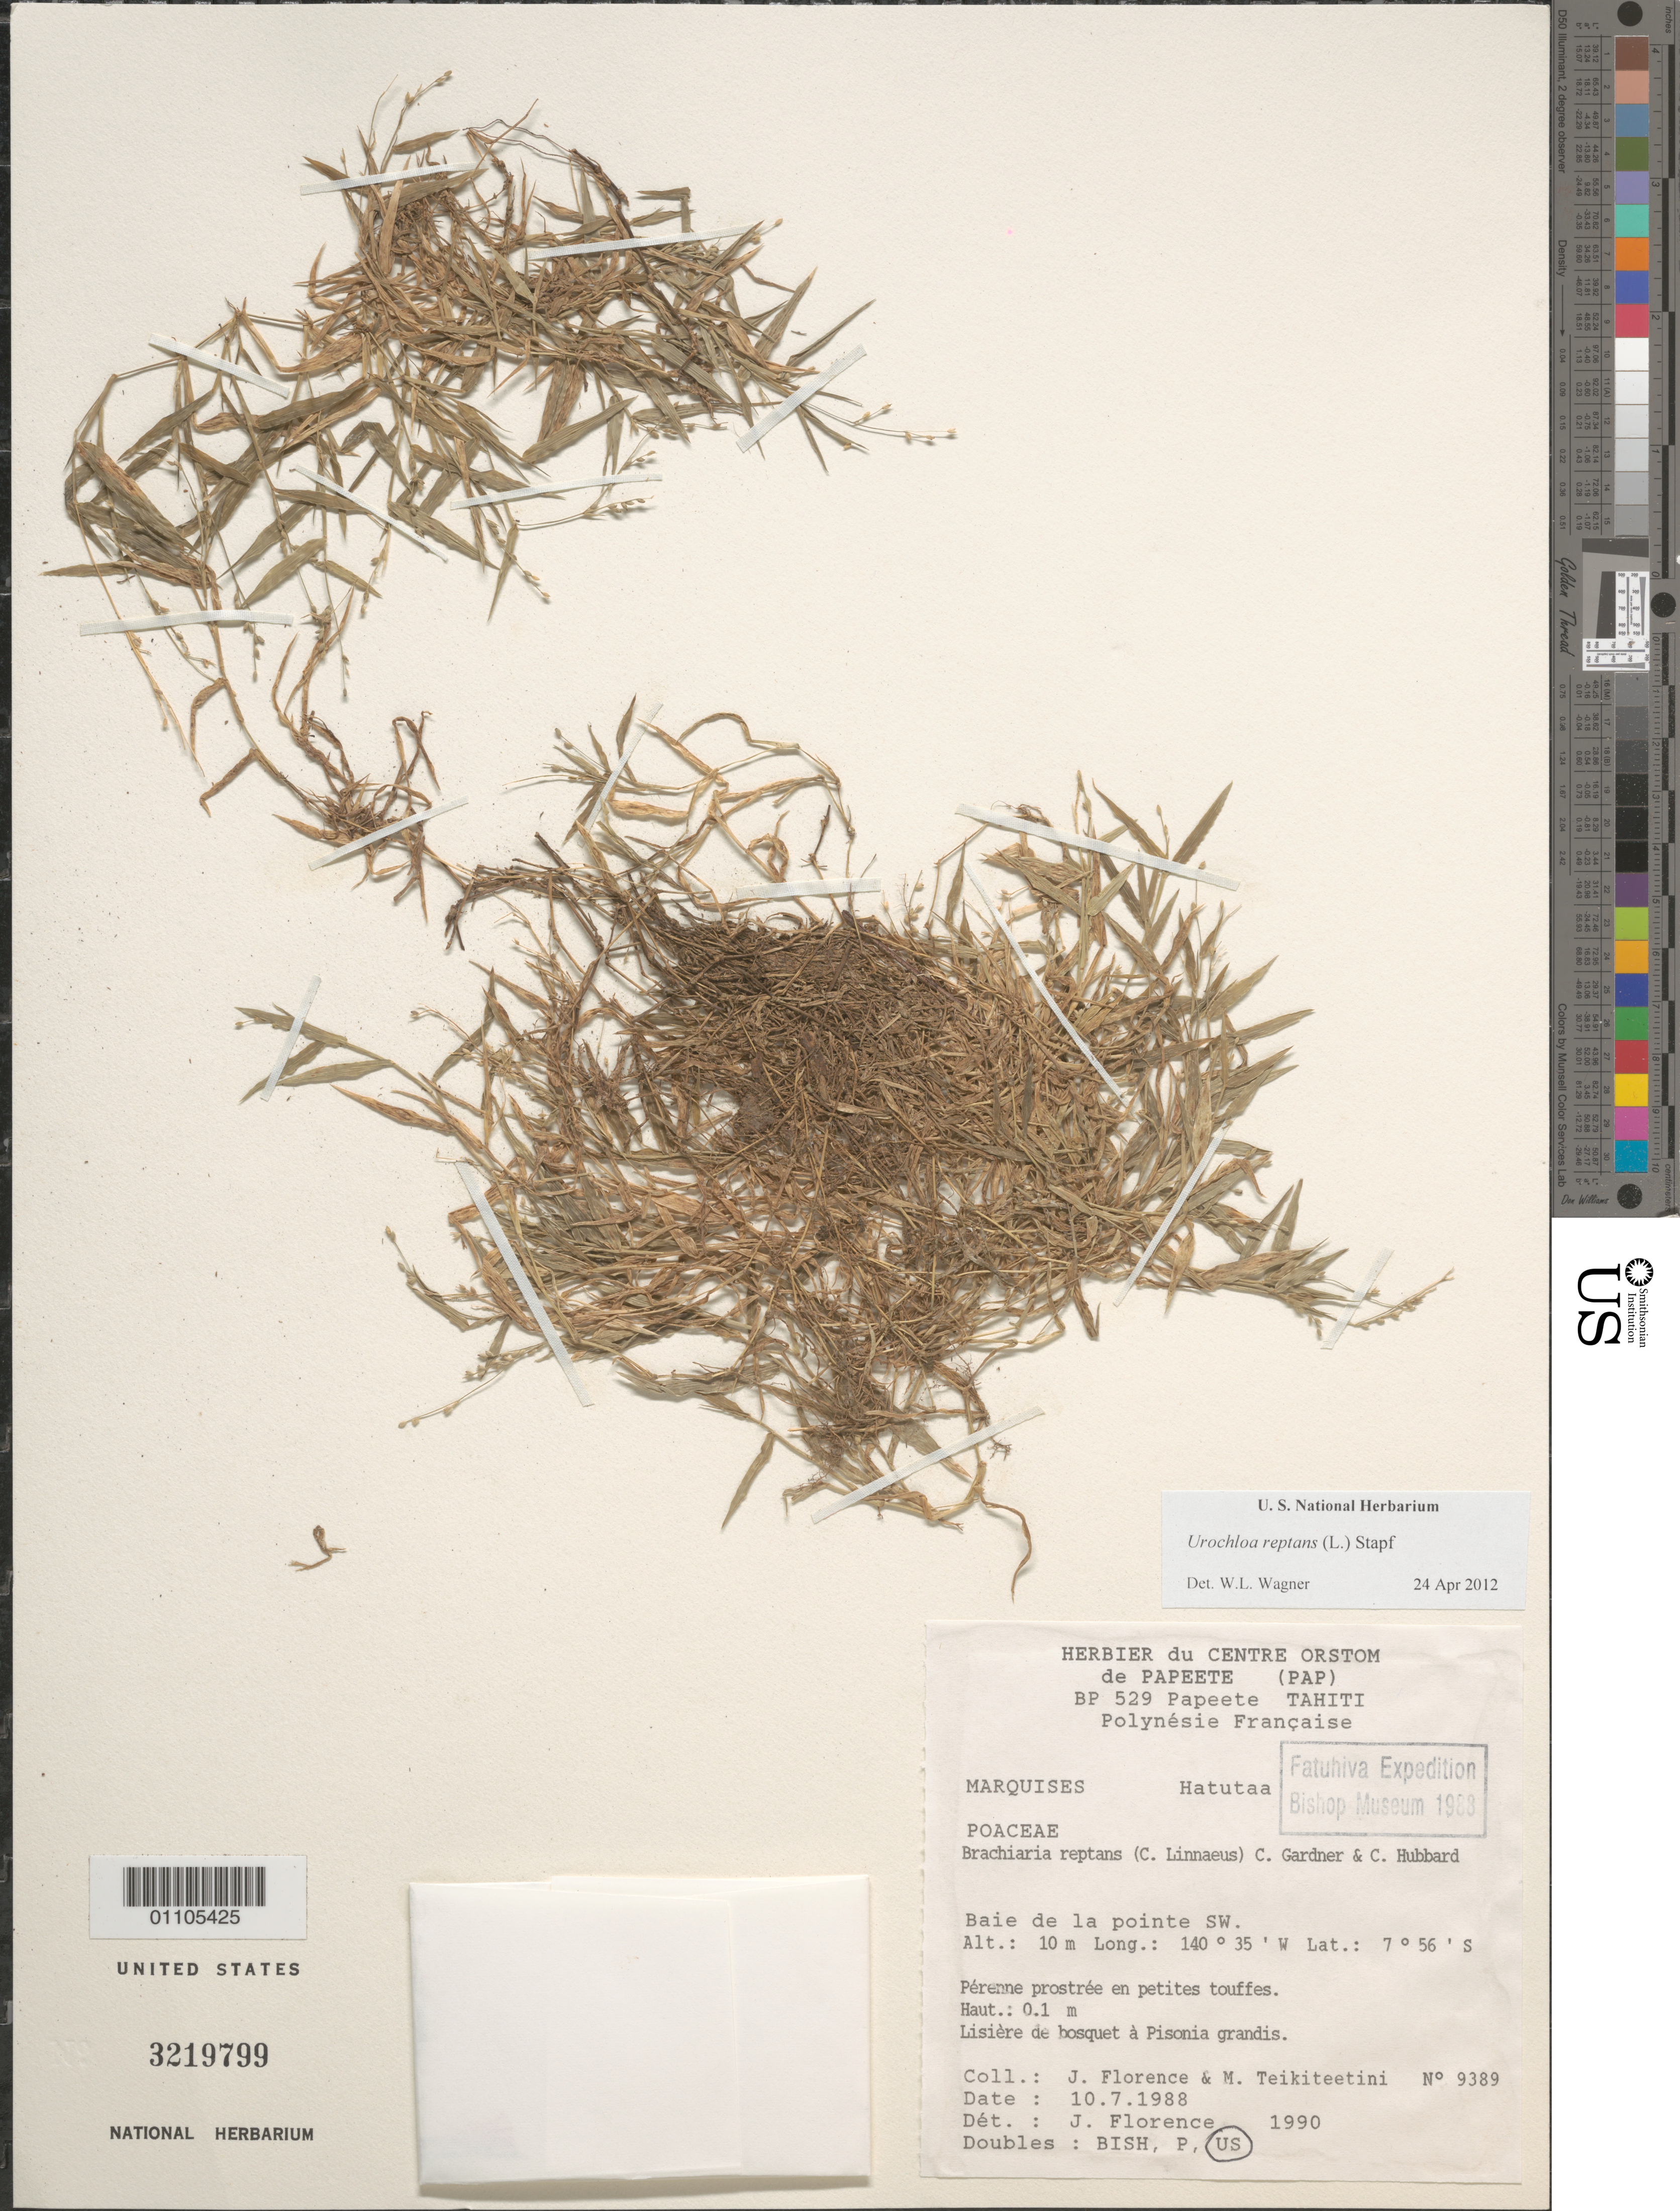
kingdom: Plantae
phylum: Tracheophyta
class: Liliopsida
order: Poales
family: Poaceae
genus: Urochloa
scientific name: Urochloa reptans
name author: (L.) Stapf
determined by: Florence, J.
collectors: J. Florence & M. Teikiteetini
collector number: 9389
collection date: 1988-07-10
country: French Polynesia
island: Hatutaa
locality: Baie de la pointe SW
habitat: Lisière de bosquet à Pisonia grandis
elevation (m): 10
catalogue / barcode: US 3219799